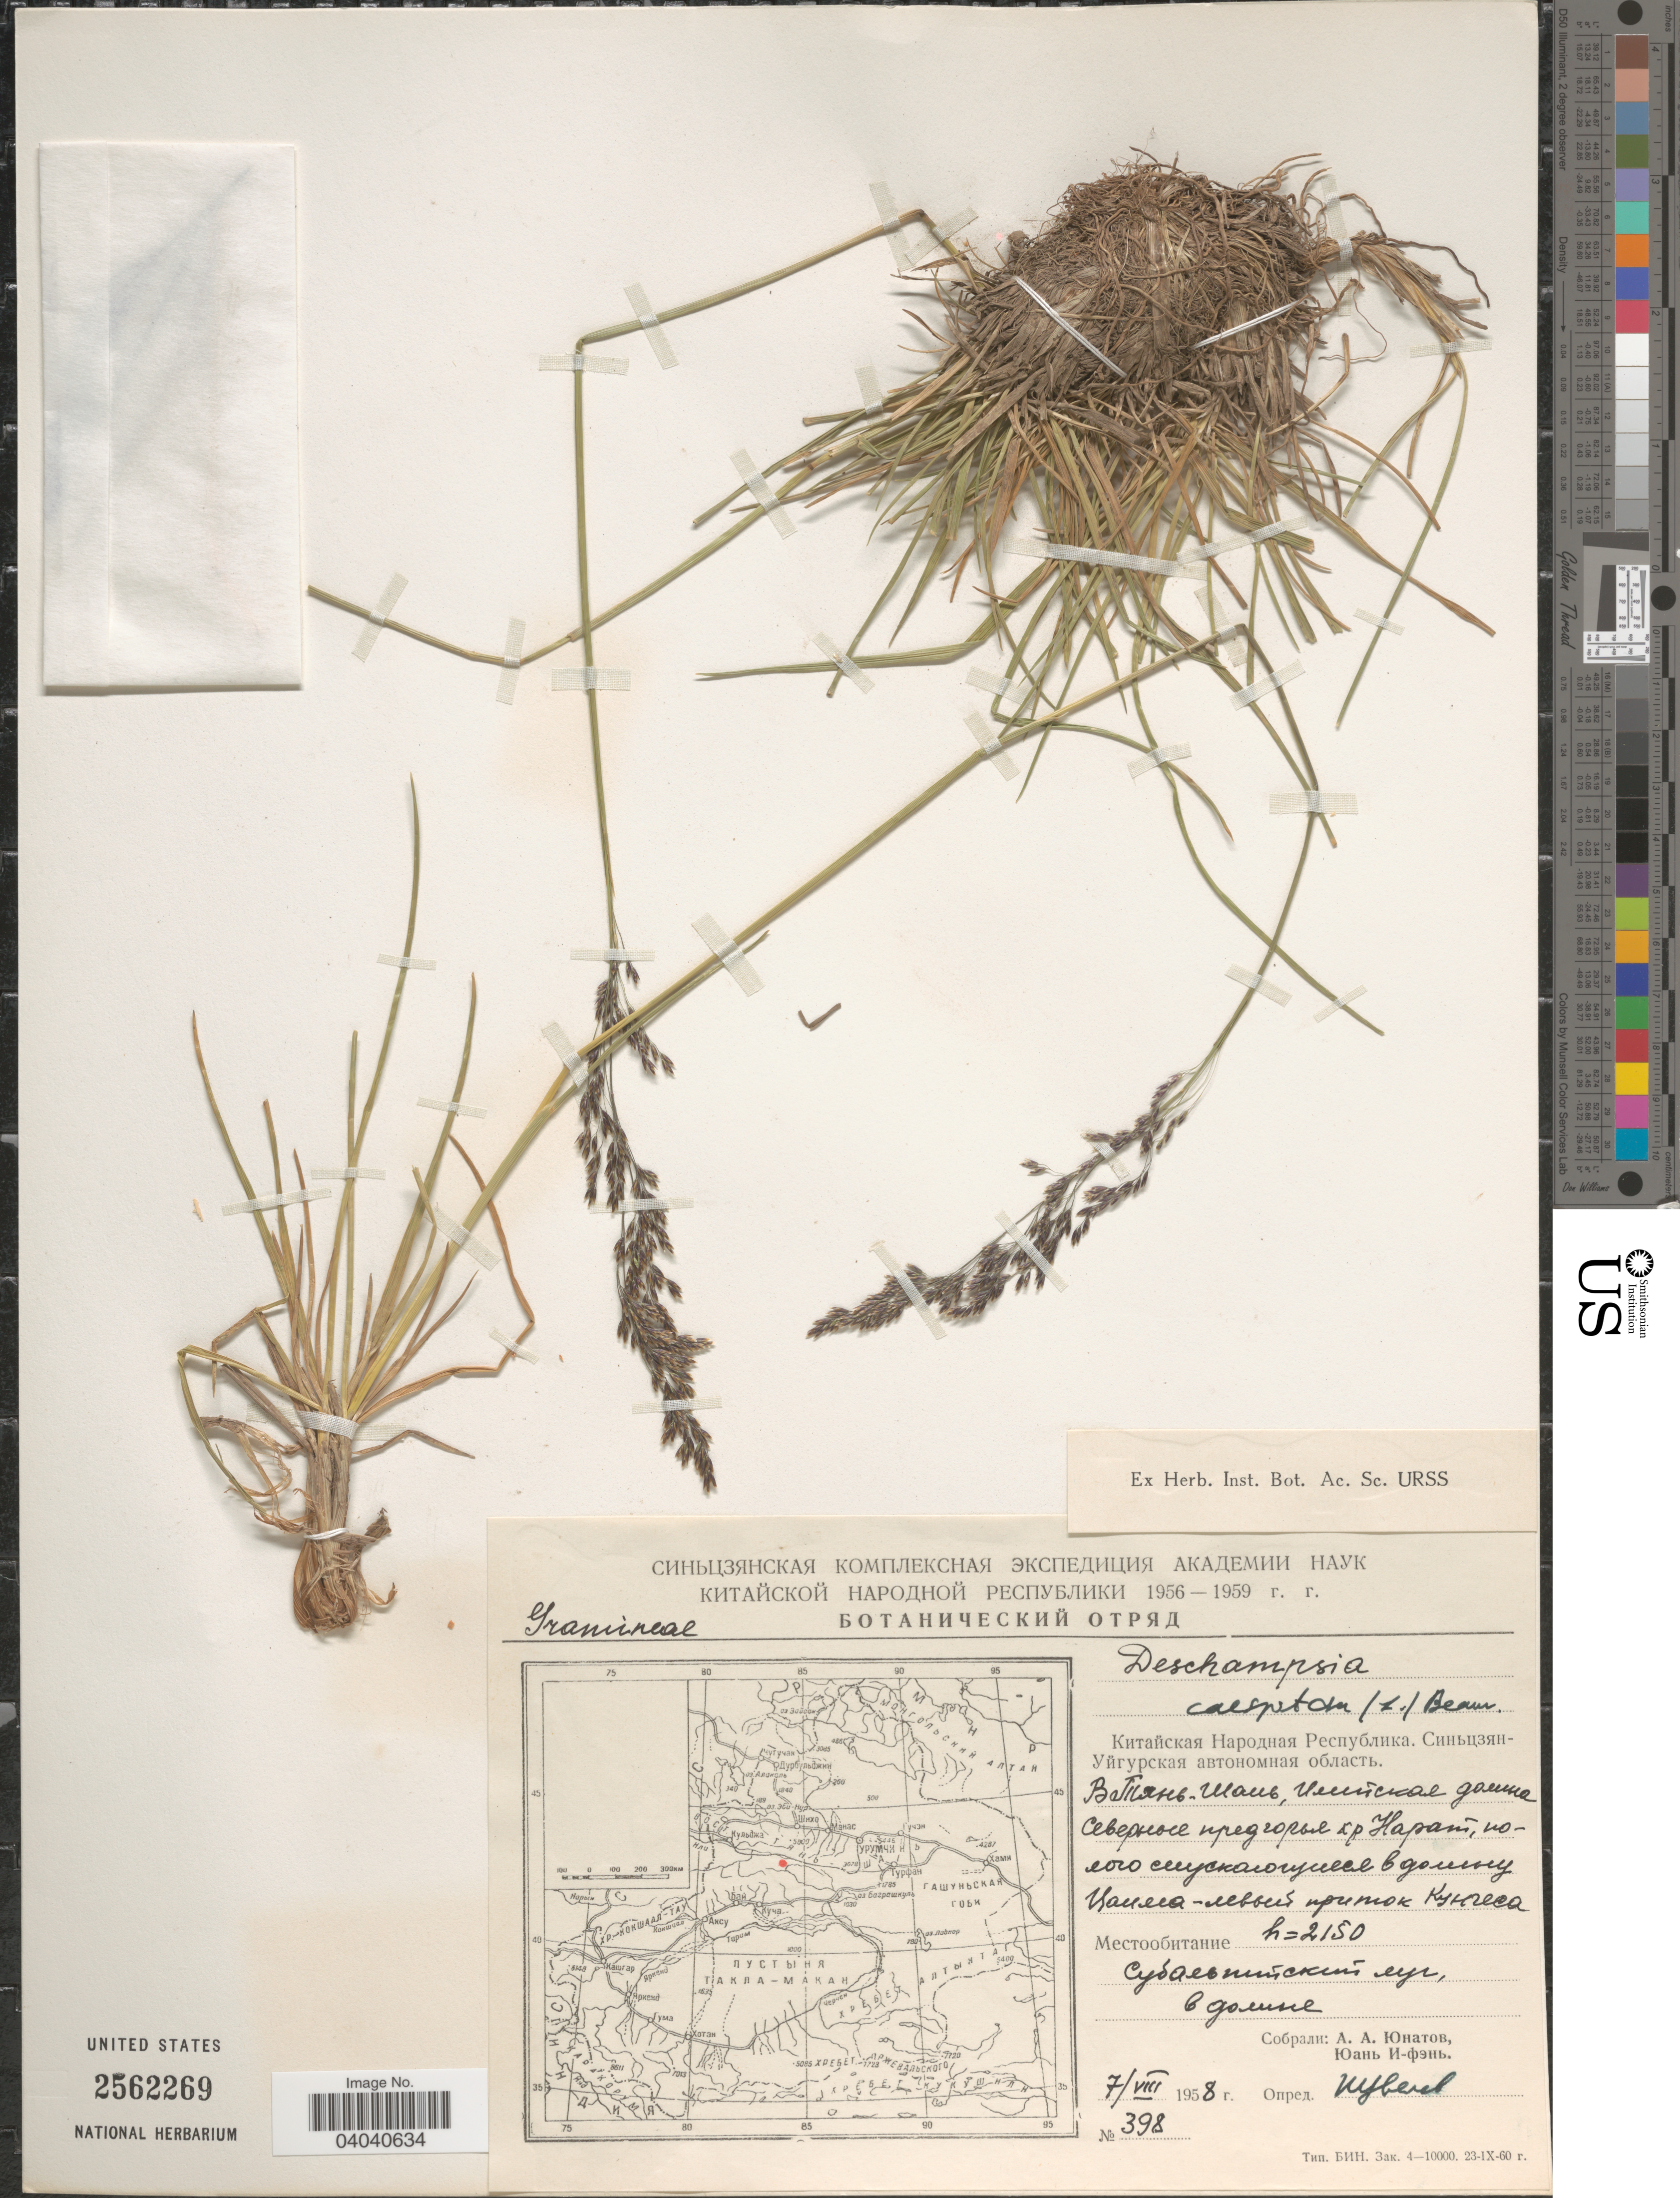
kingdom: Plantae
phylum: Tracheophyta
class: Liliopsida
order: Poales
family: Poaceae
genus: Deschampsia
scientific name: Deschampsia cespitosa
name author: (L.) P. Beauv.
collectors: A. Unatov & Yuan I-fen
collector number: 398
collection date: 1958-08-07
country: China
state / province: Xinjiang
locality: Valley of river Ili, Narat Mts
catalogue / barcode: US 2562269